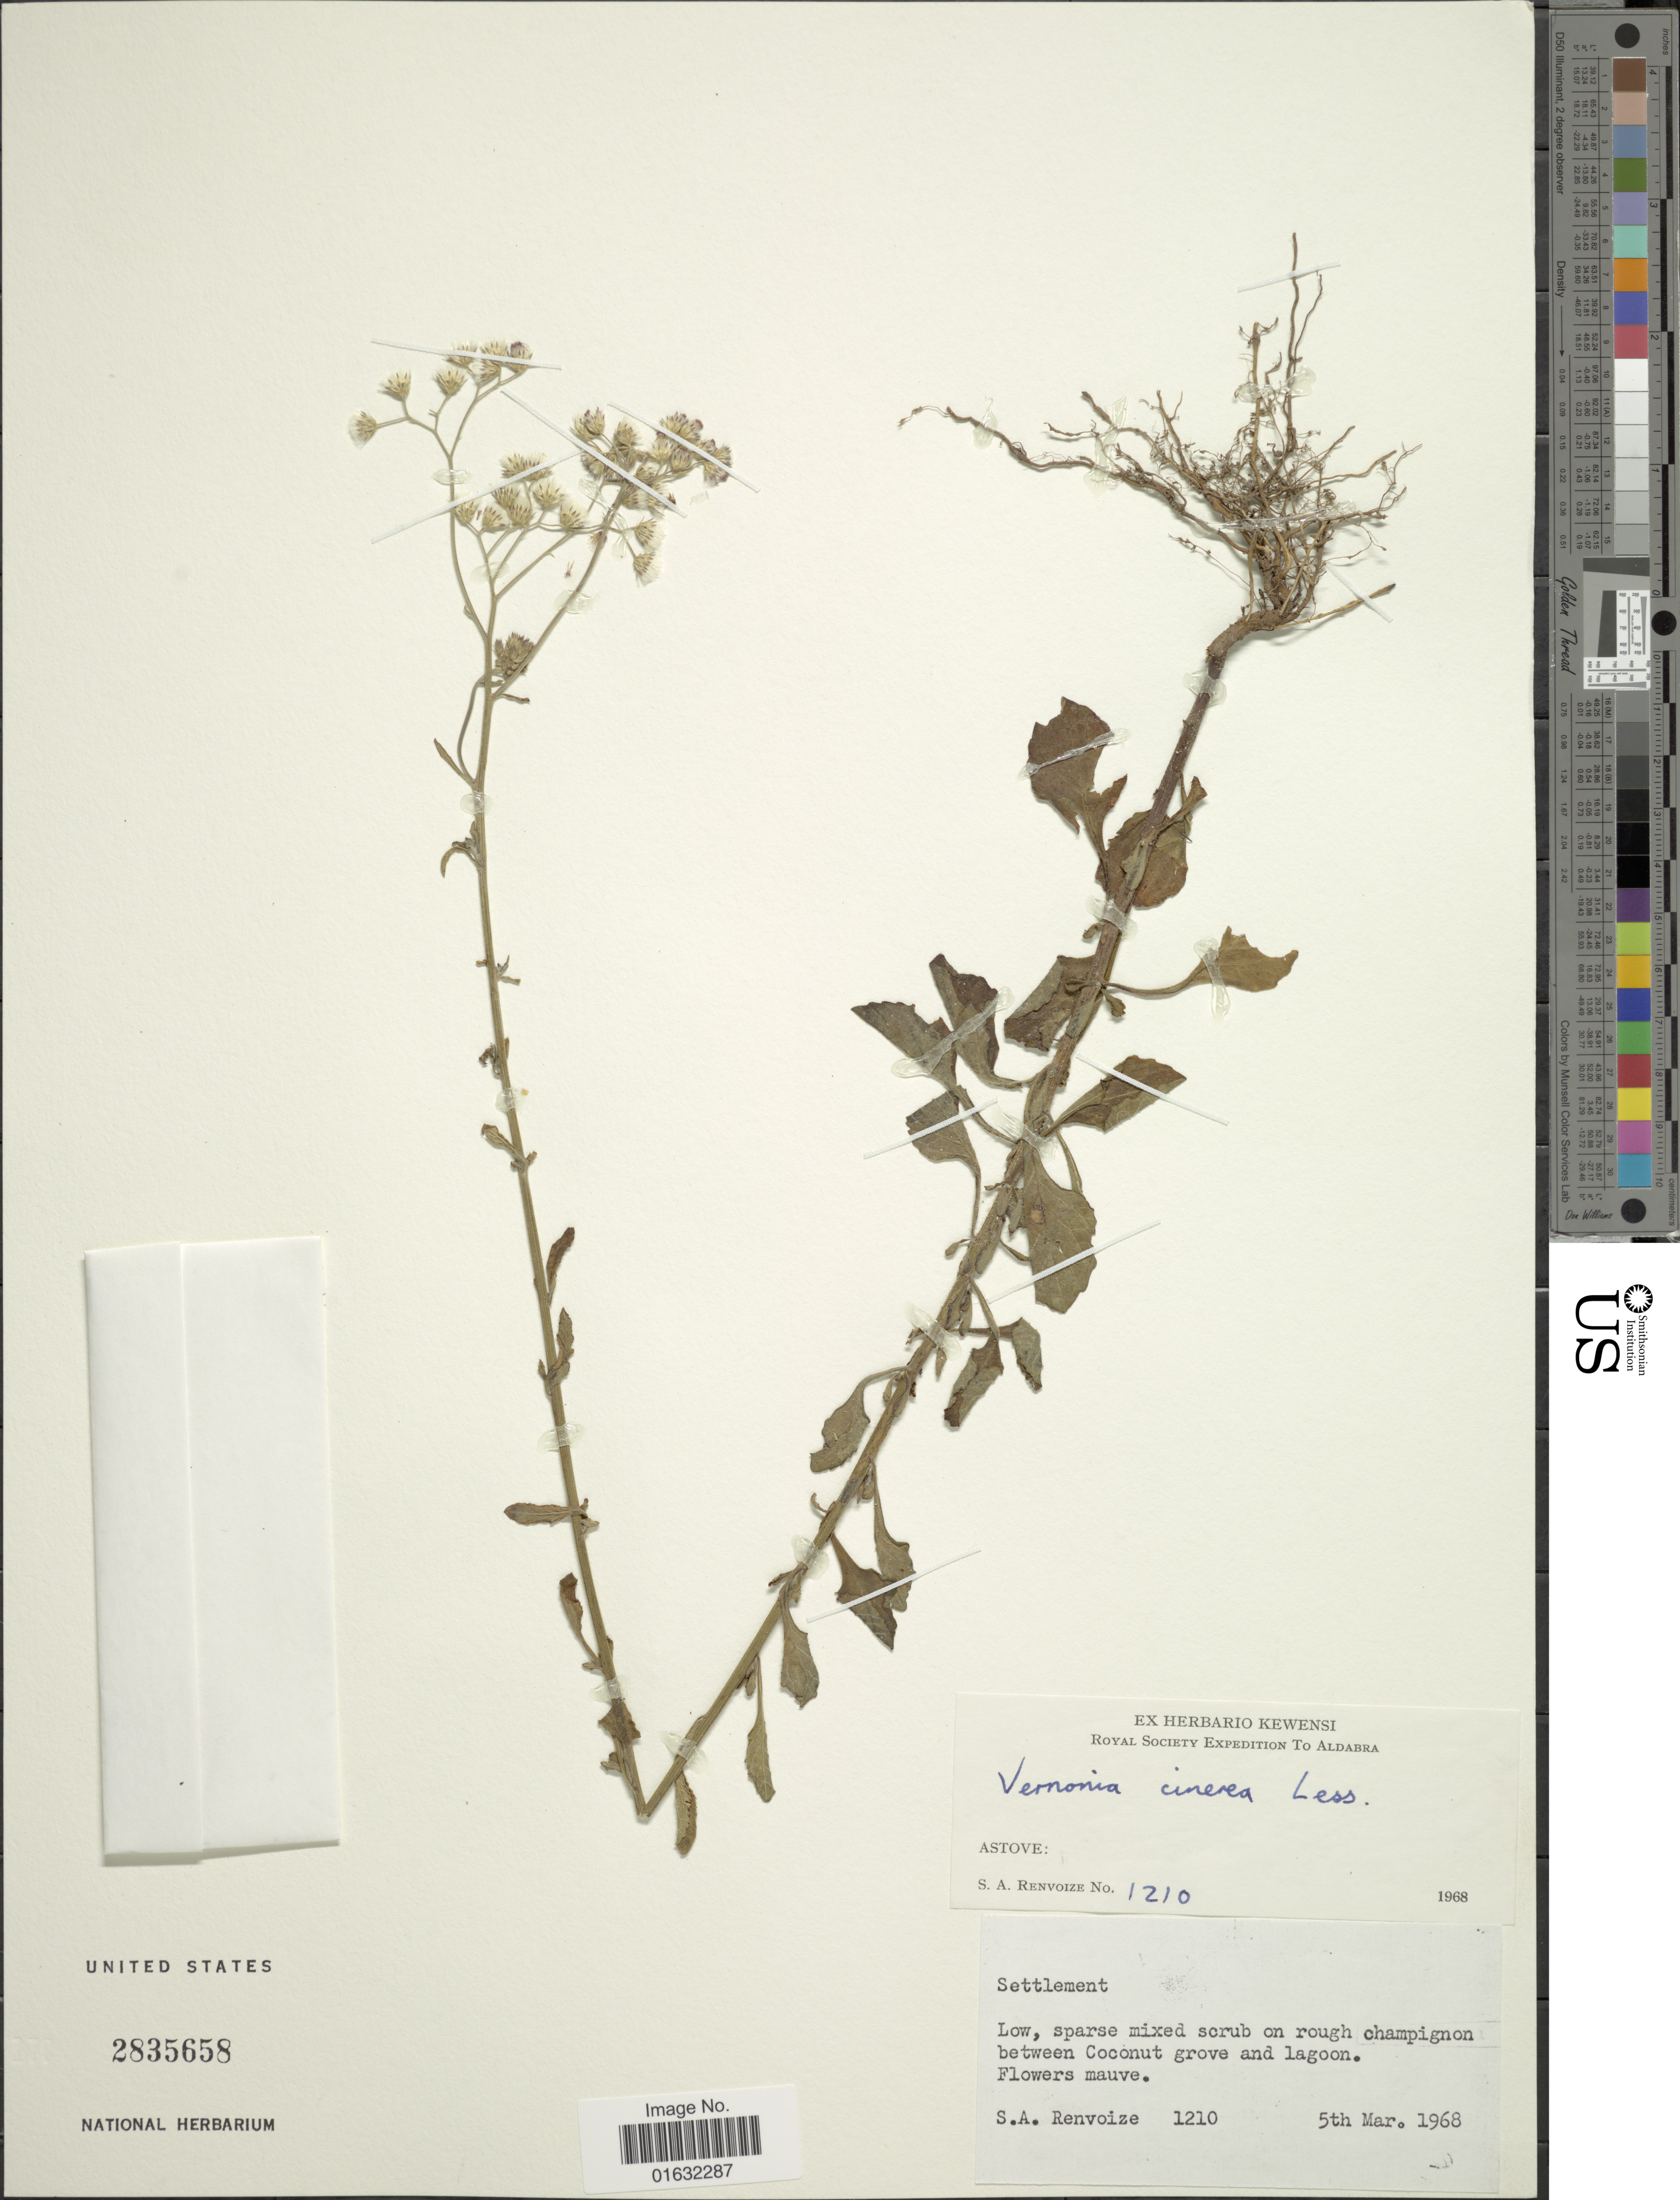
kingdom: Plantae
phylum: Tracheophyta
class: Magnoliopsida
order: Asterales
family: Asteraceae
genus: Cyanthillium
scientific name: Cyanthillium cinereum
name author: (L.) H. Rob.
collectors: S. A. Renvoize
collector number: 1210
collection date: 1968-03-05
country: Seychelles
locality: Aldabra, Astove, Settlement, between Coconut grove and lagoon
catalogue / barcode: US 2835658